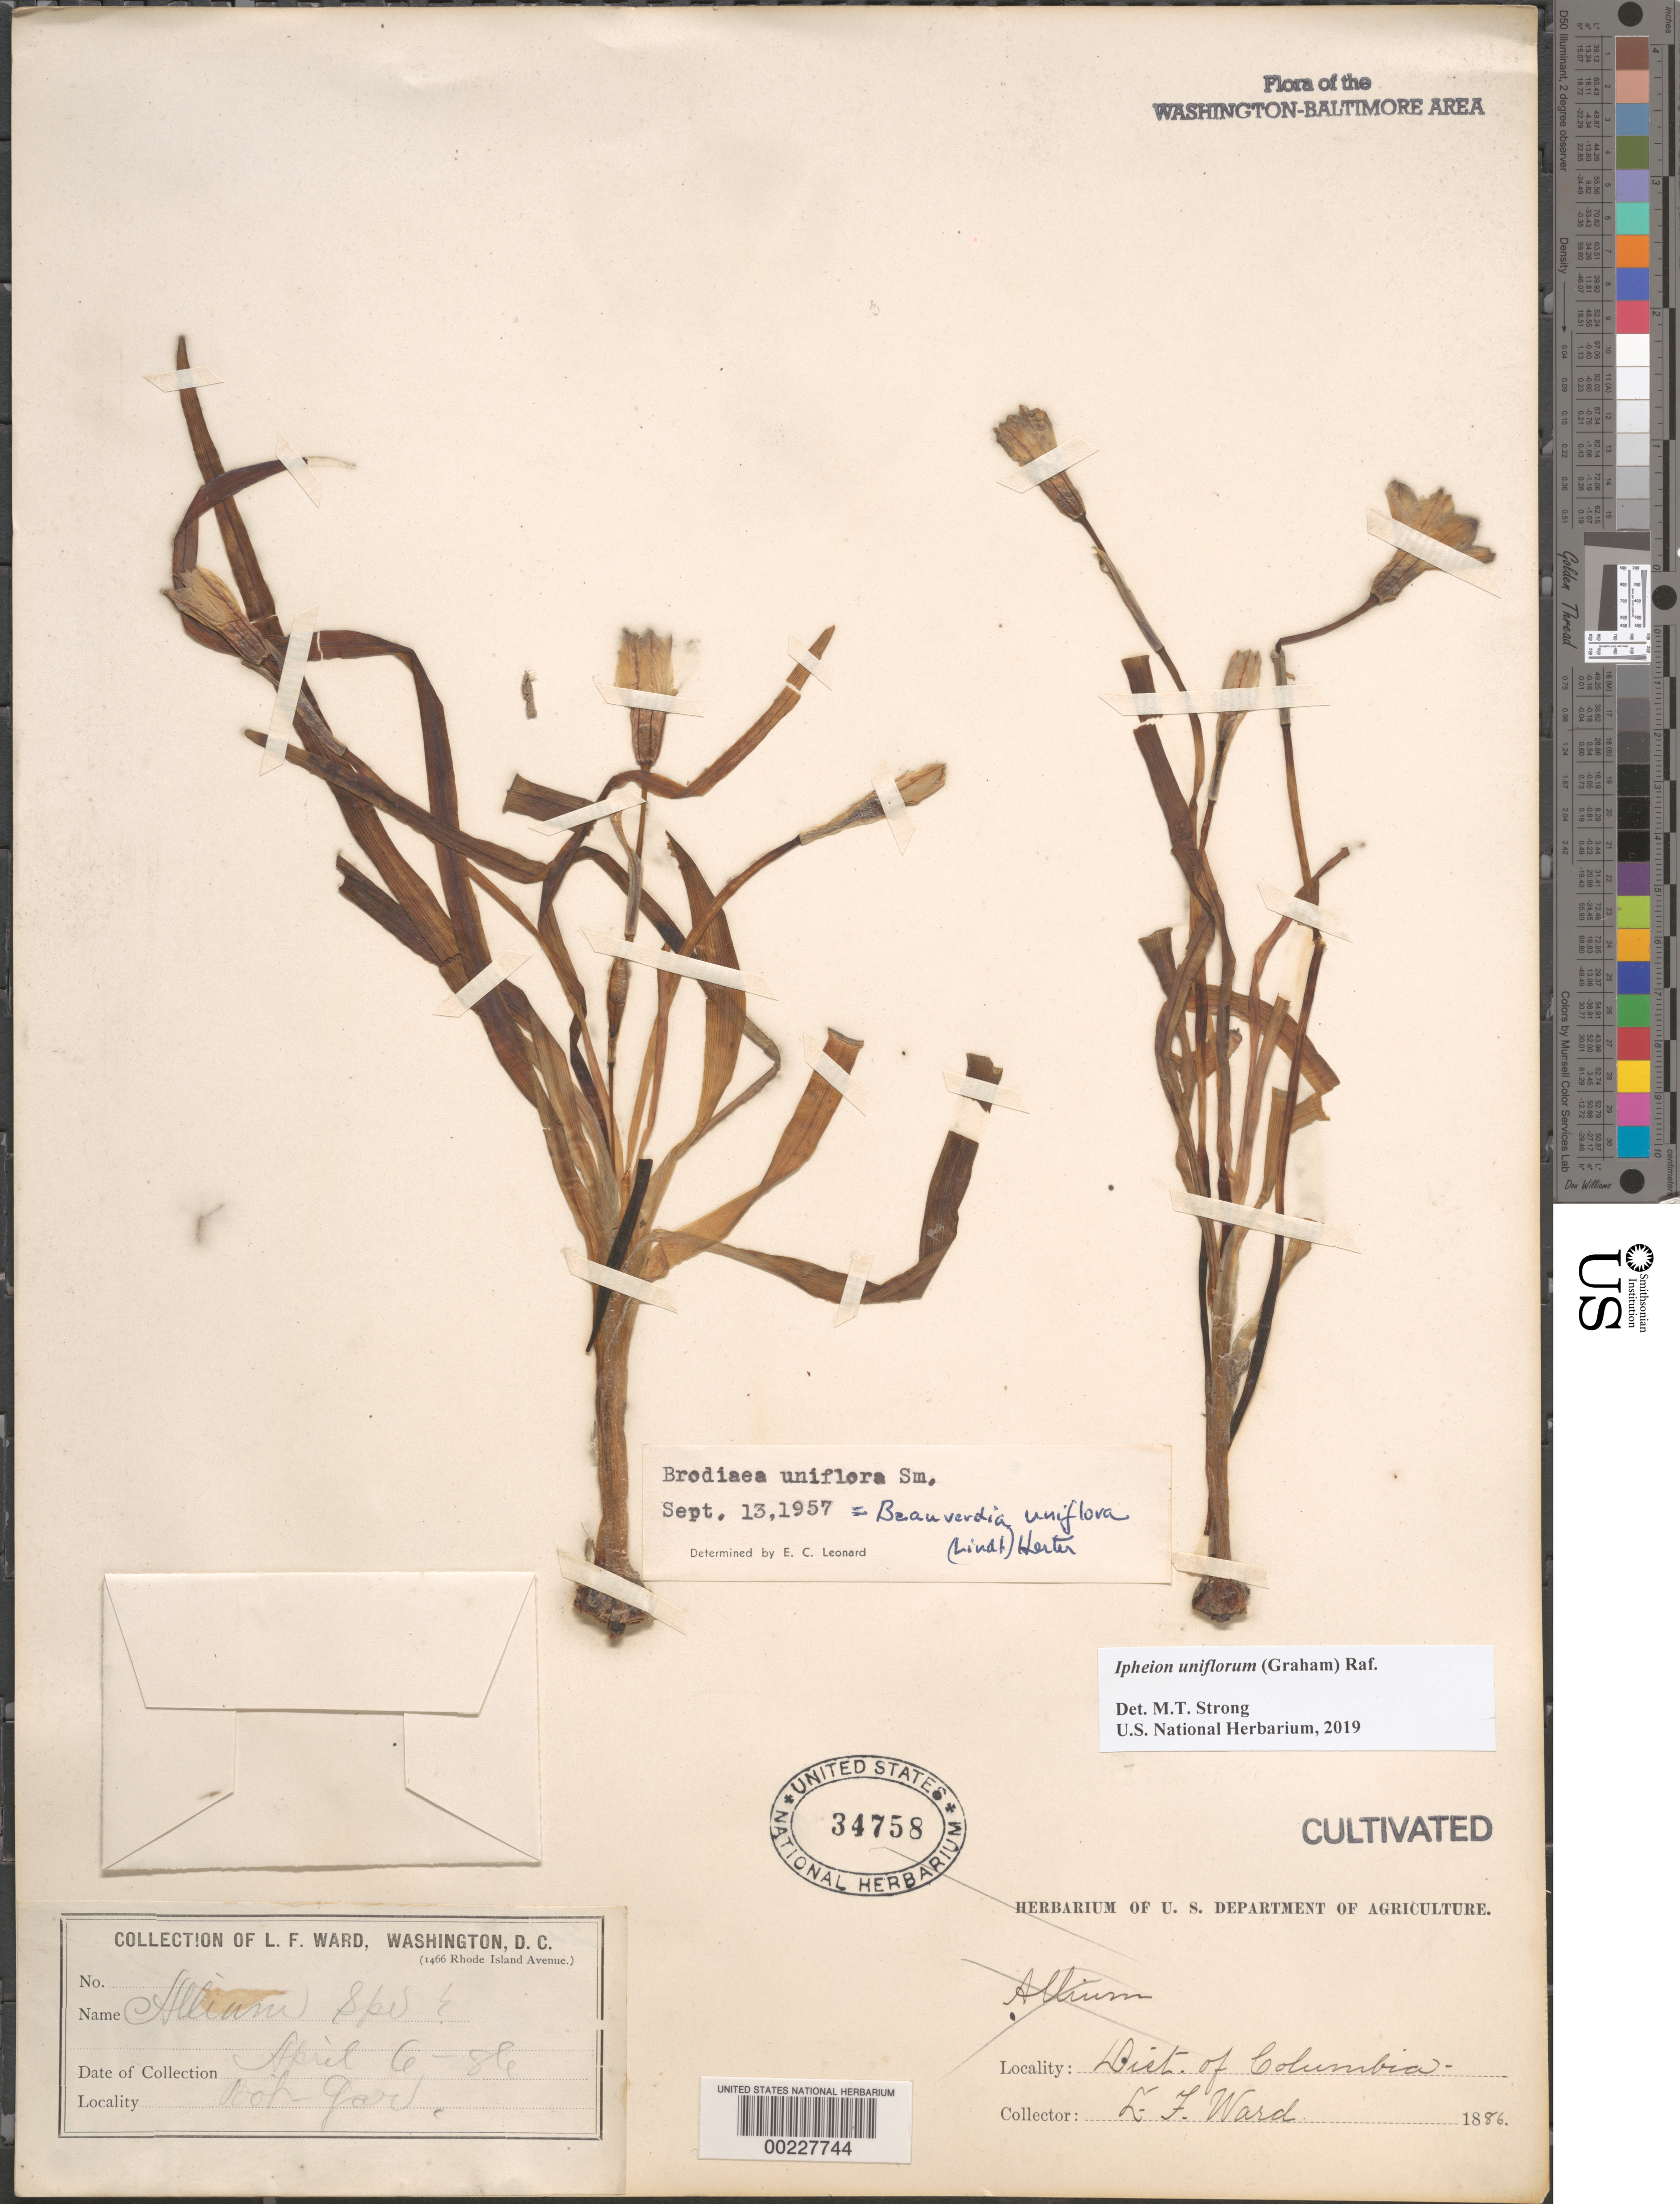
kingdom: Plantae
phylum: Tracheophyta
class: Liliopsida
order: Asparagales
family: Amaryllidaceae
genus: Ipheion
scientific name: Ipheion uniflorum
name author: (Graham) Raf.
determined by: Strong, Mark T., (BOT), Smithsonian Institution - National Museum of Natural History (UNITED STATES)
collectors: L. F. Ward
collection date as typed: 06 Apr 1886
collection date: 1886-04-06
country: United States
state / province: District of Columbia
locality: Botanic Gardens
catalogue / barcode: US 34758